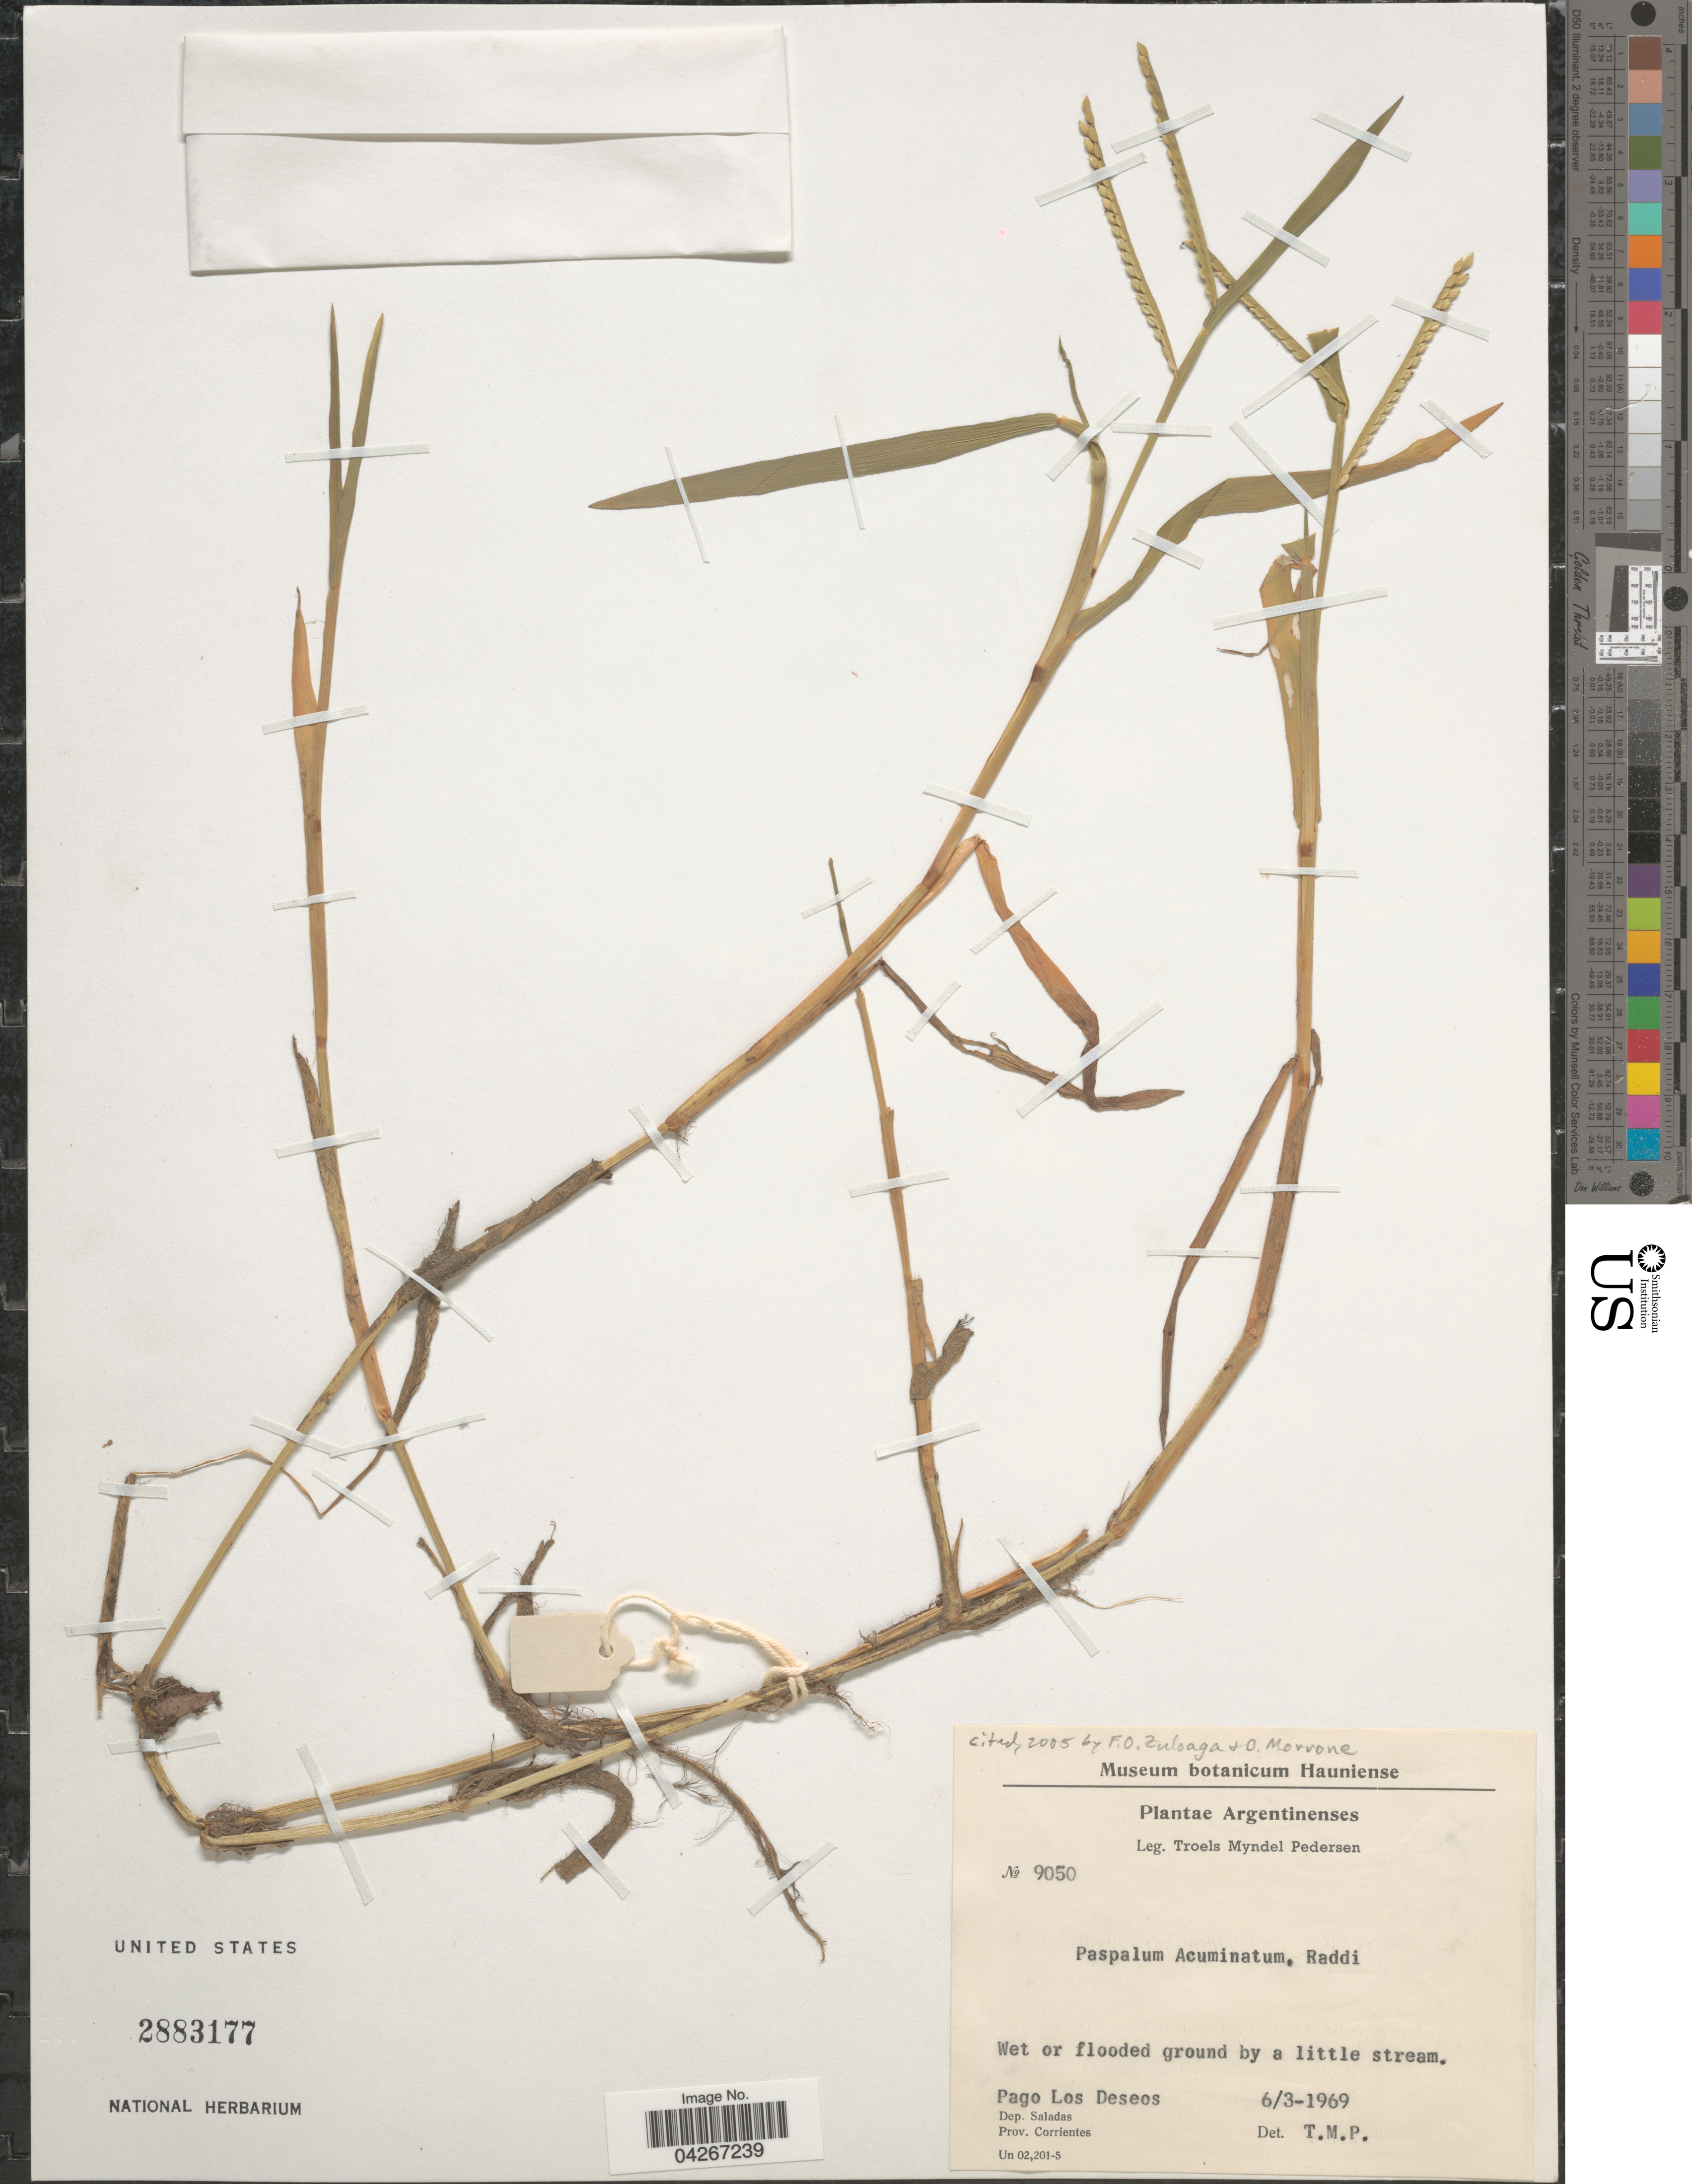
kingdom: Plantae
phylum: Tracheophyta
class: Liliopsida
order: Poales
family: Poaceae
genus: Paspalum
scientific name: Paspalum acuminatum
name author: Raddi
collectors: T. Pederson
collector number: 9050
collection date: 1969-03-06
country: Argentina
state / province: Corrientes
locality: Pago Los Deseos. Dep. Saladas.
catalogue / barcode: US 2883177